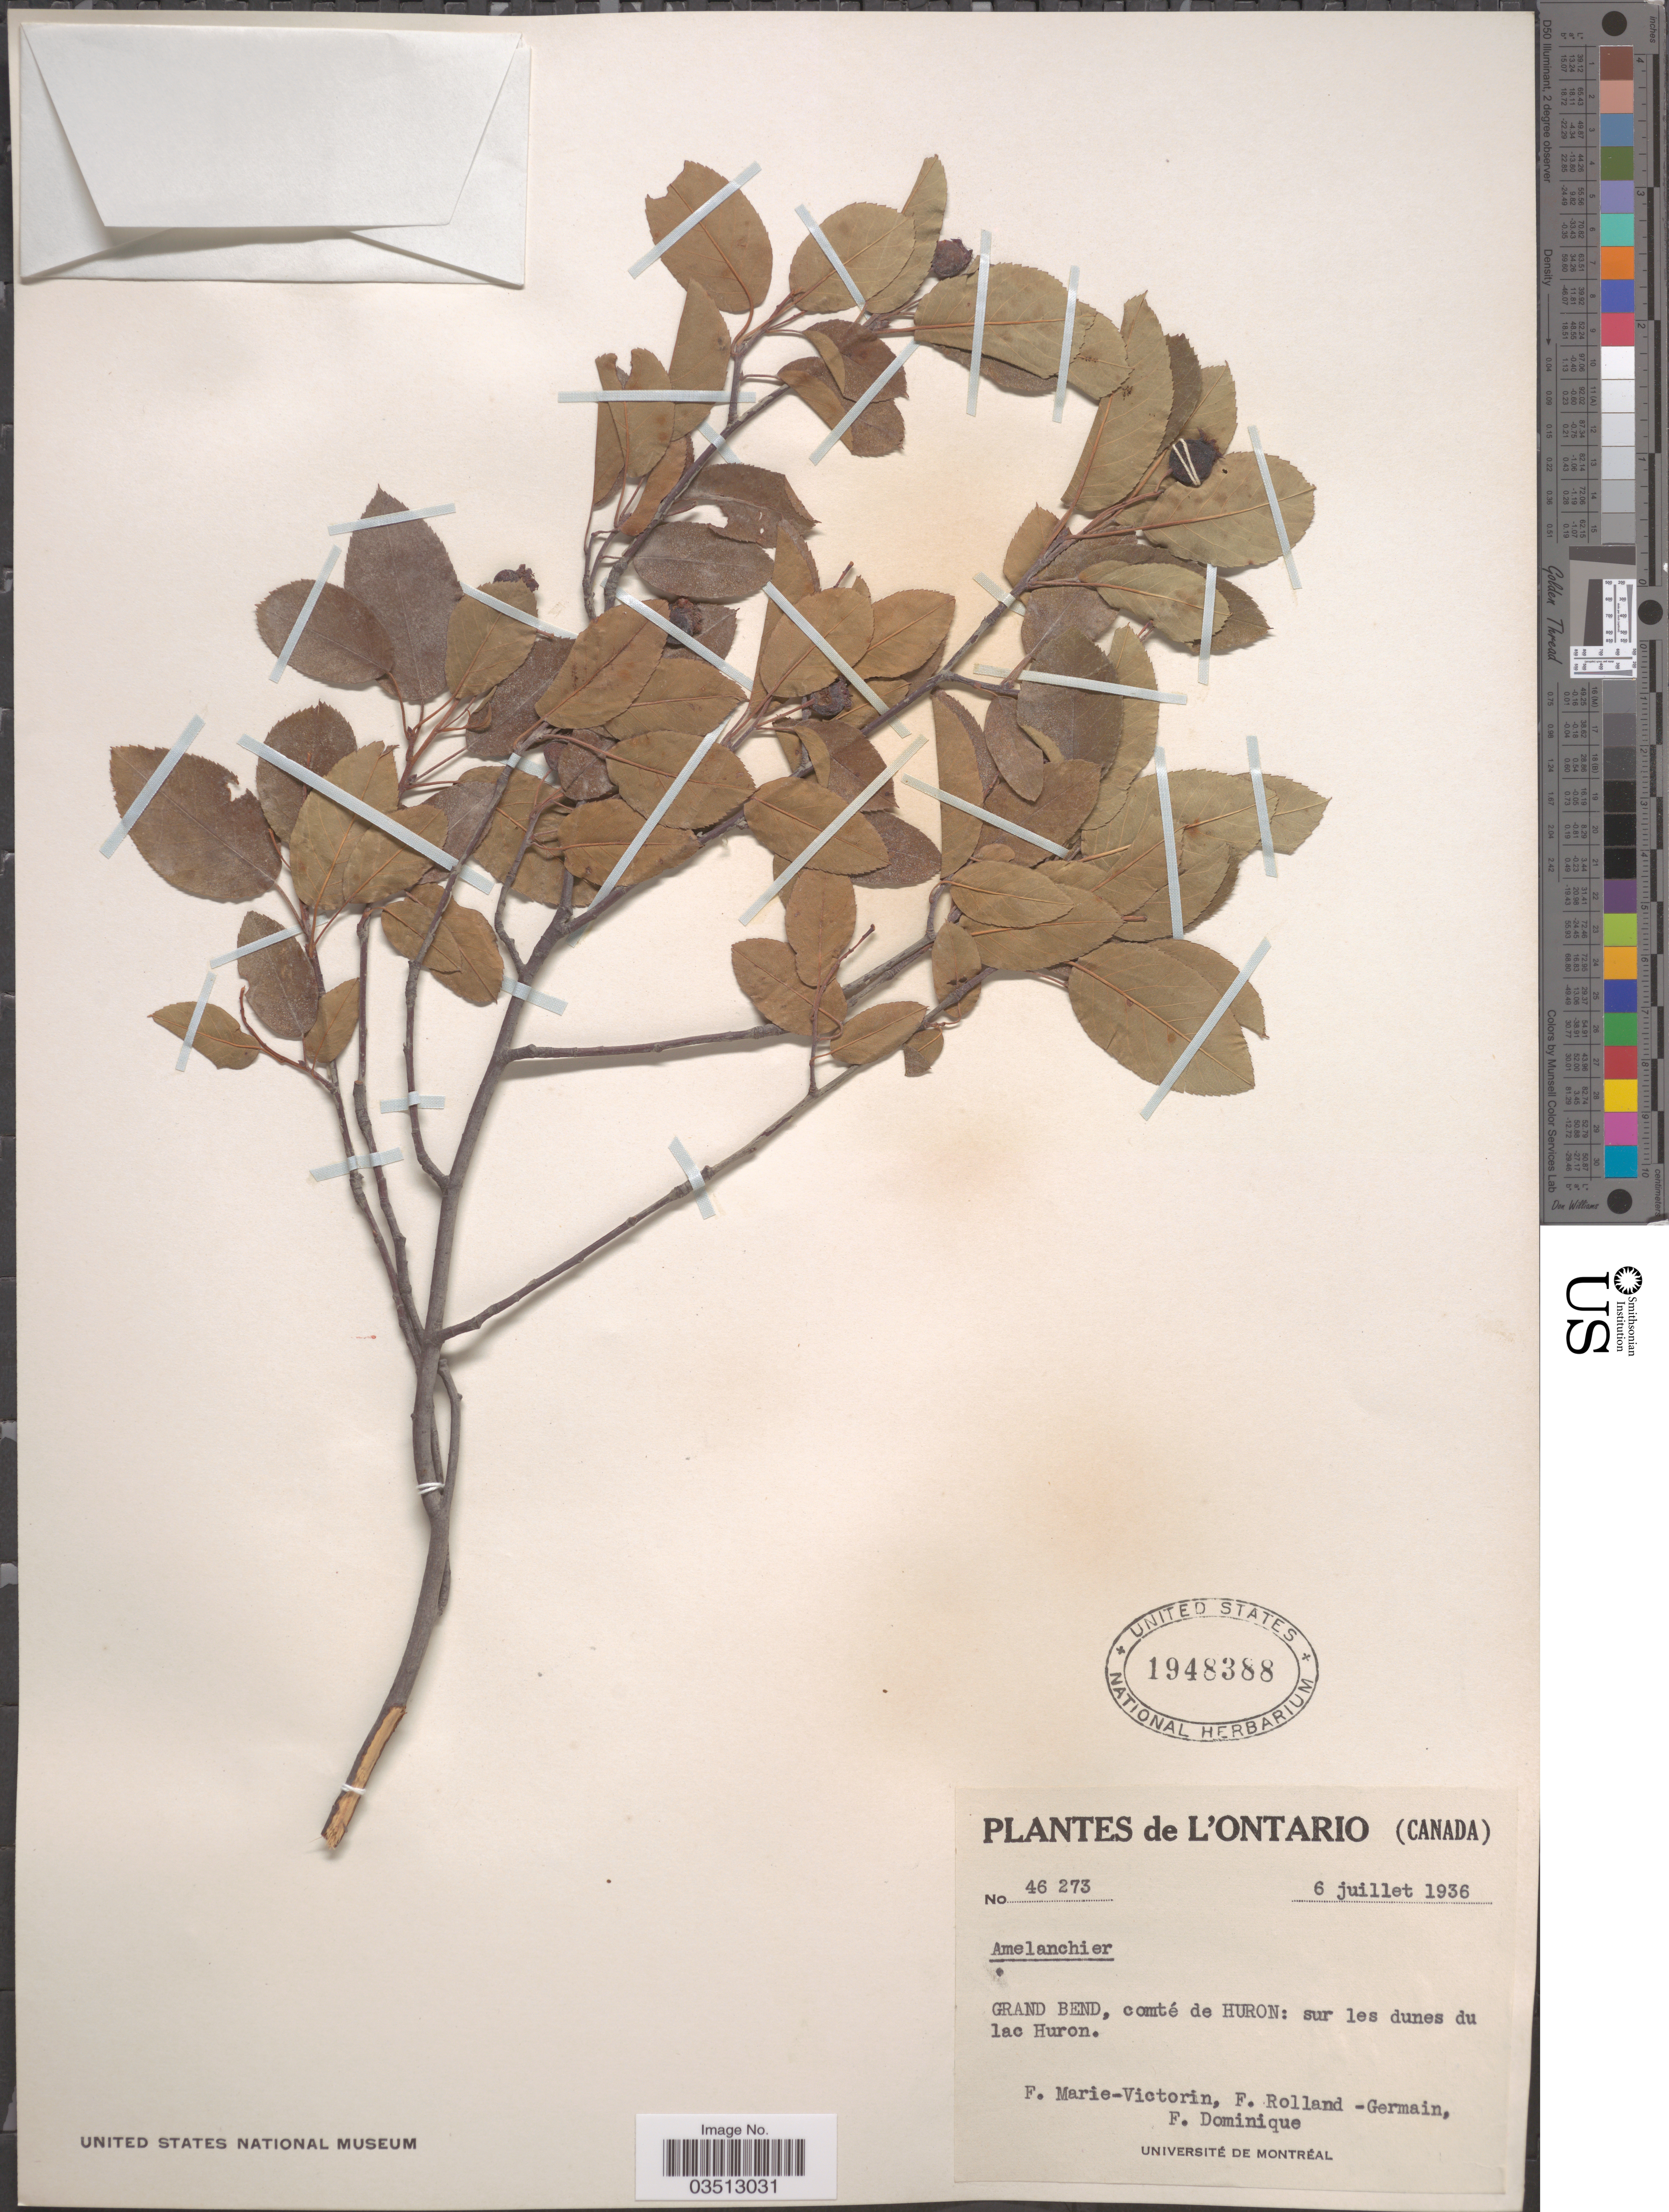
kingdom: Plantae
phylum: Tracheophyta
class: Magnoliopsida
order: Rosales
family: Rosaceae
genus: Amelanchier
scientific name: Amelanchier sp.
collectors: F. Marie-Victorin, Rolland-Germain & F. Dominique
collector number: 46273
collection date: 1936-07-06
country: Canada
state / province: Ontario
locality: Grand Bend, comté de Huron: sur les dunes du lac Huron.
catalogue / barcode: US 1948388